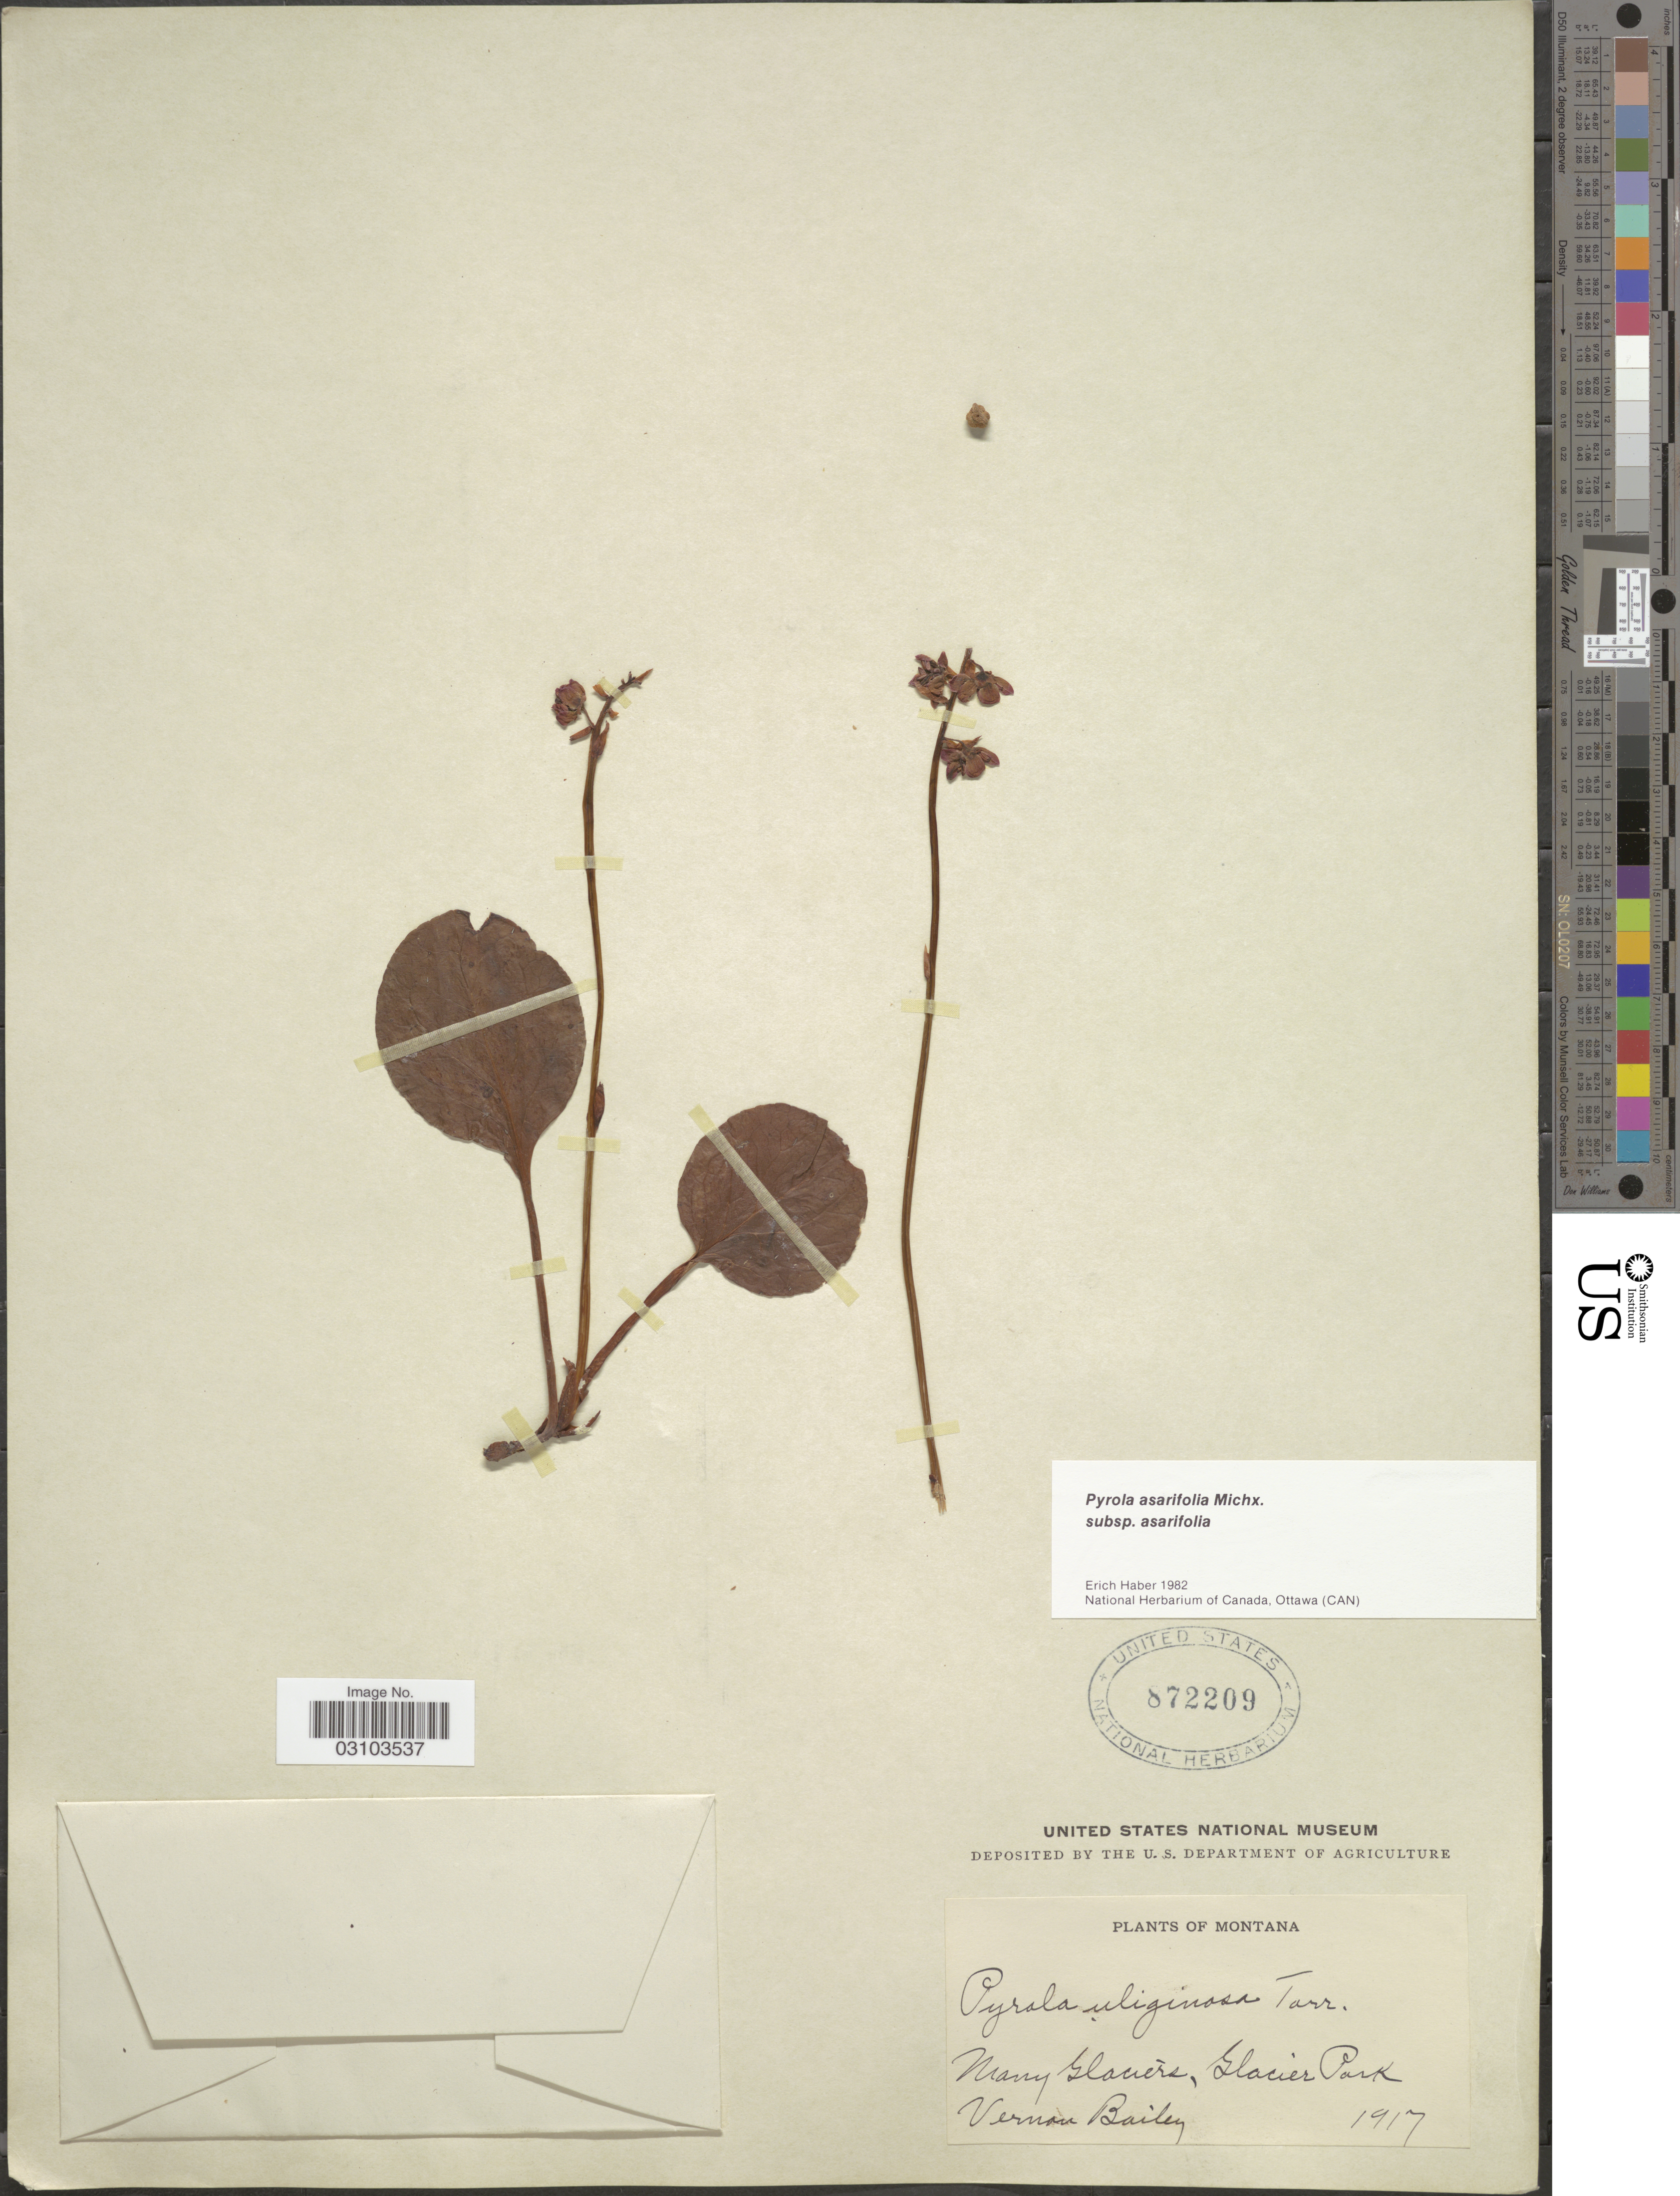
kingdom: Plantae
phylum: Tracheophyta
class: Magnoliopsida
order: Ericales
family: Ericaceae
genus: Pyrola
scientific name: Pyrola asarifolia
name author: Michx.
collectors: V. O. Bailey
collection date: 1917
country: United States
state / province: Montana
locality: Many Glaciers, Glacier Park.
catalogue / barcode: US 872209